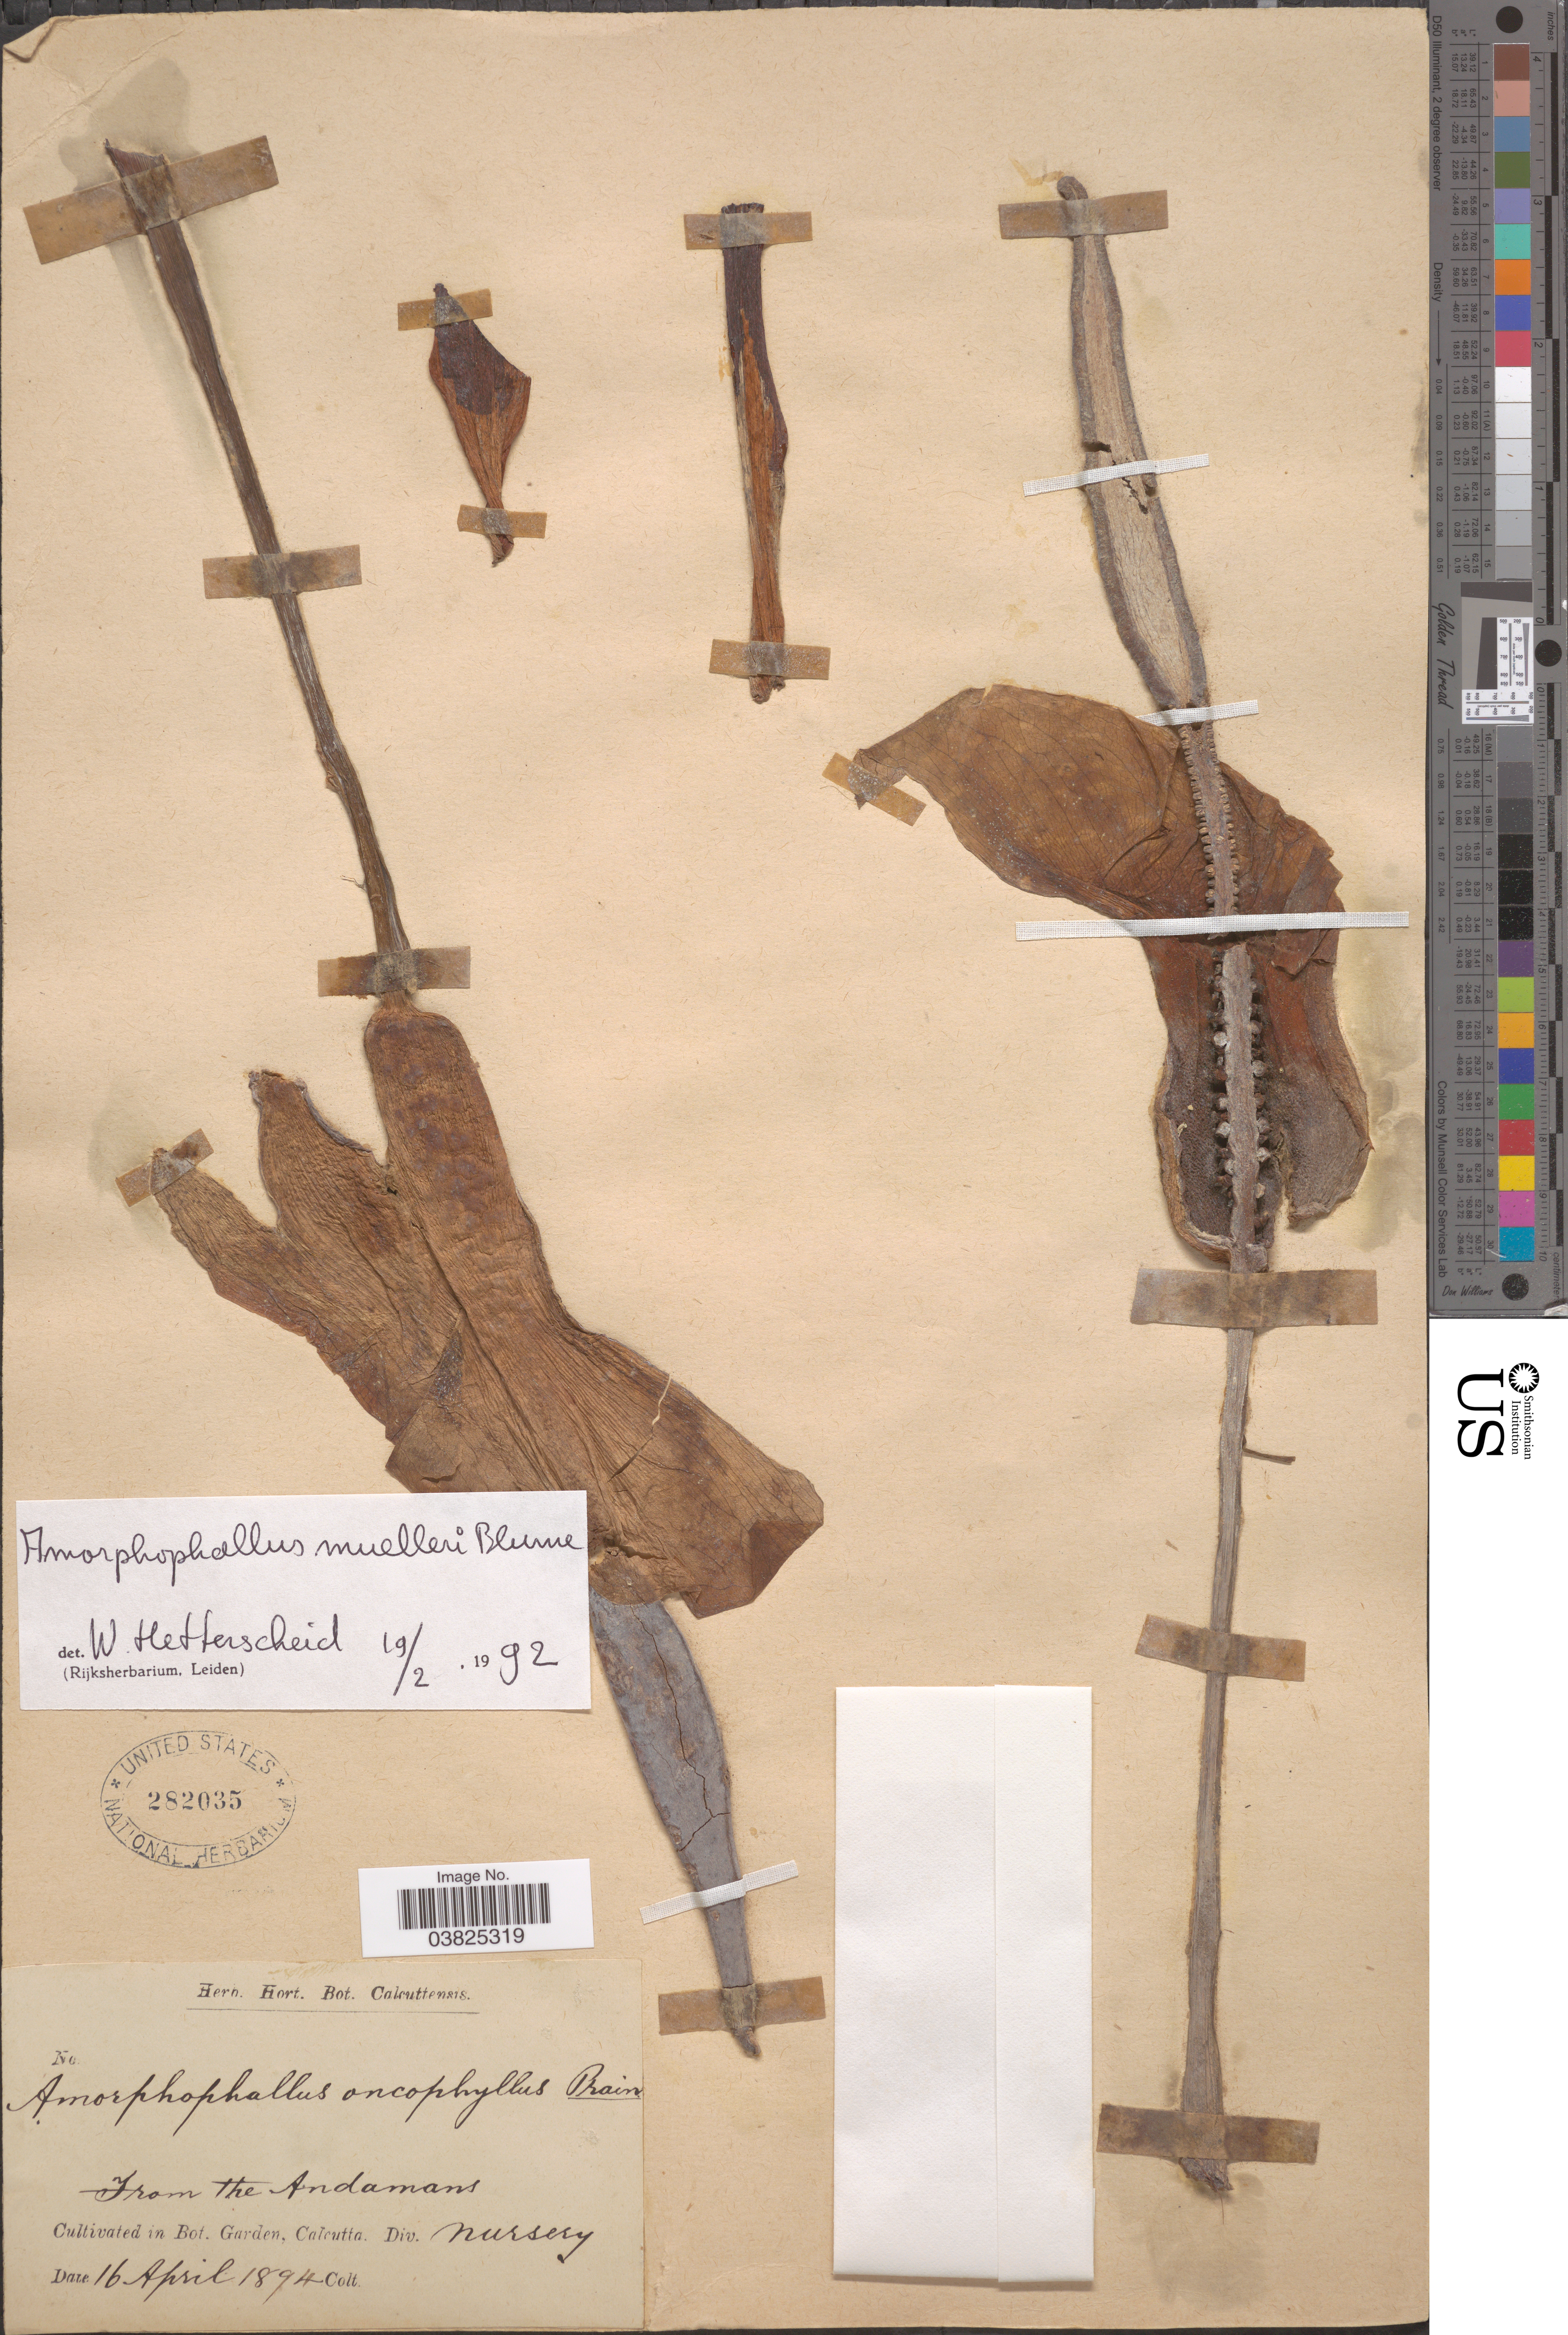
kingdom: Plantae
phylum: Tracheophyta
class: Liliopsida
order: Alismatales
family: Araceae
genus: Amorphophallus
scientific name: Amorphophallus muelleri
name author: Blume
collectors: ex herb. horti Calcuttensis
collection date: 1894-04-16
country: India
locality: In Bot. Garden, Calcutta. Div. nursery.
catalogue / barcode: US 282035